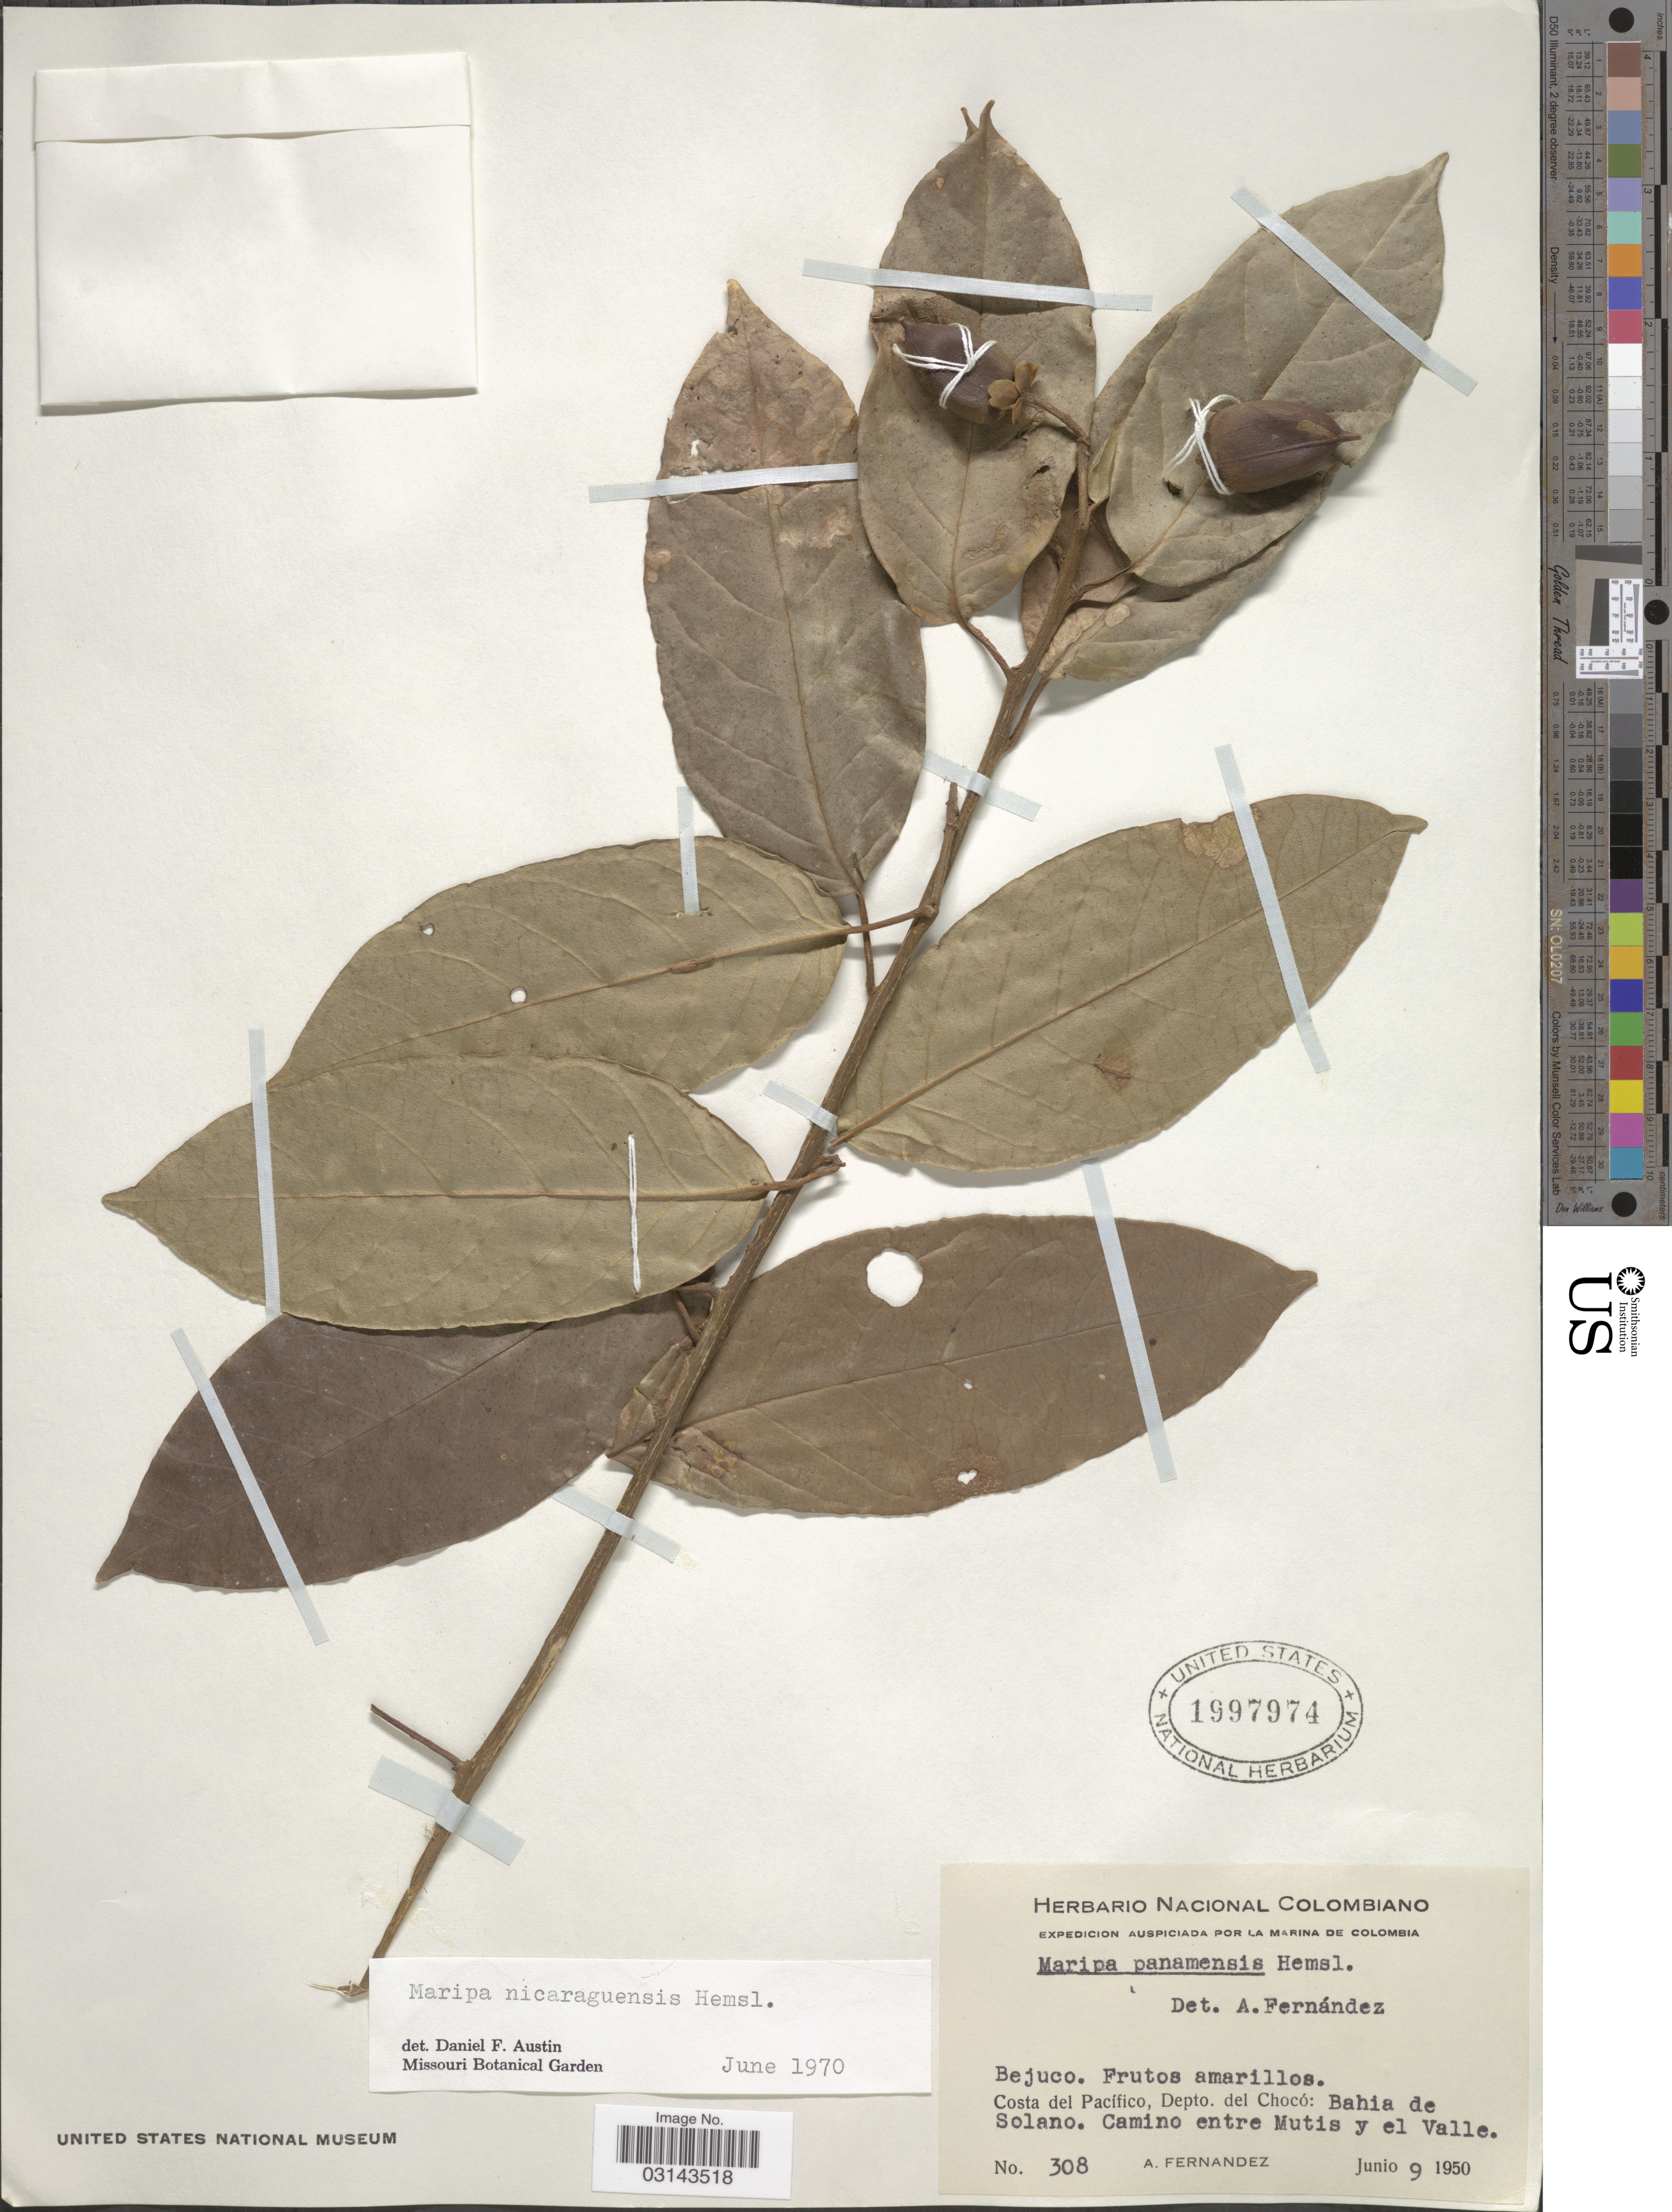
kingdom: Plantae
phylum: Tracheophyta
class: Magnoliopsida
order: Solanales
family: Convolvulaceae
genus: Maripa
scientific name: Maripa nicaraguensis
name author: Hemsl.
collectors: A. Fernandez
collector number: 308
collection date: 1950-06-09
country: Colombia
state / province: Chocó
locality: Costa del Pacífico, Depto. del Chocó: Bahia de Solano. Camino entre Mutis y el Valle.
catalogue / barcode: US 1997974